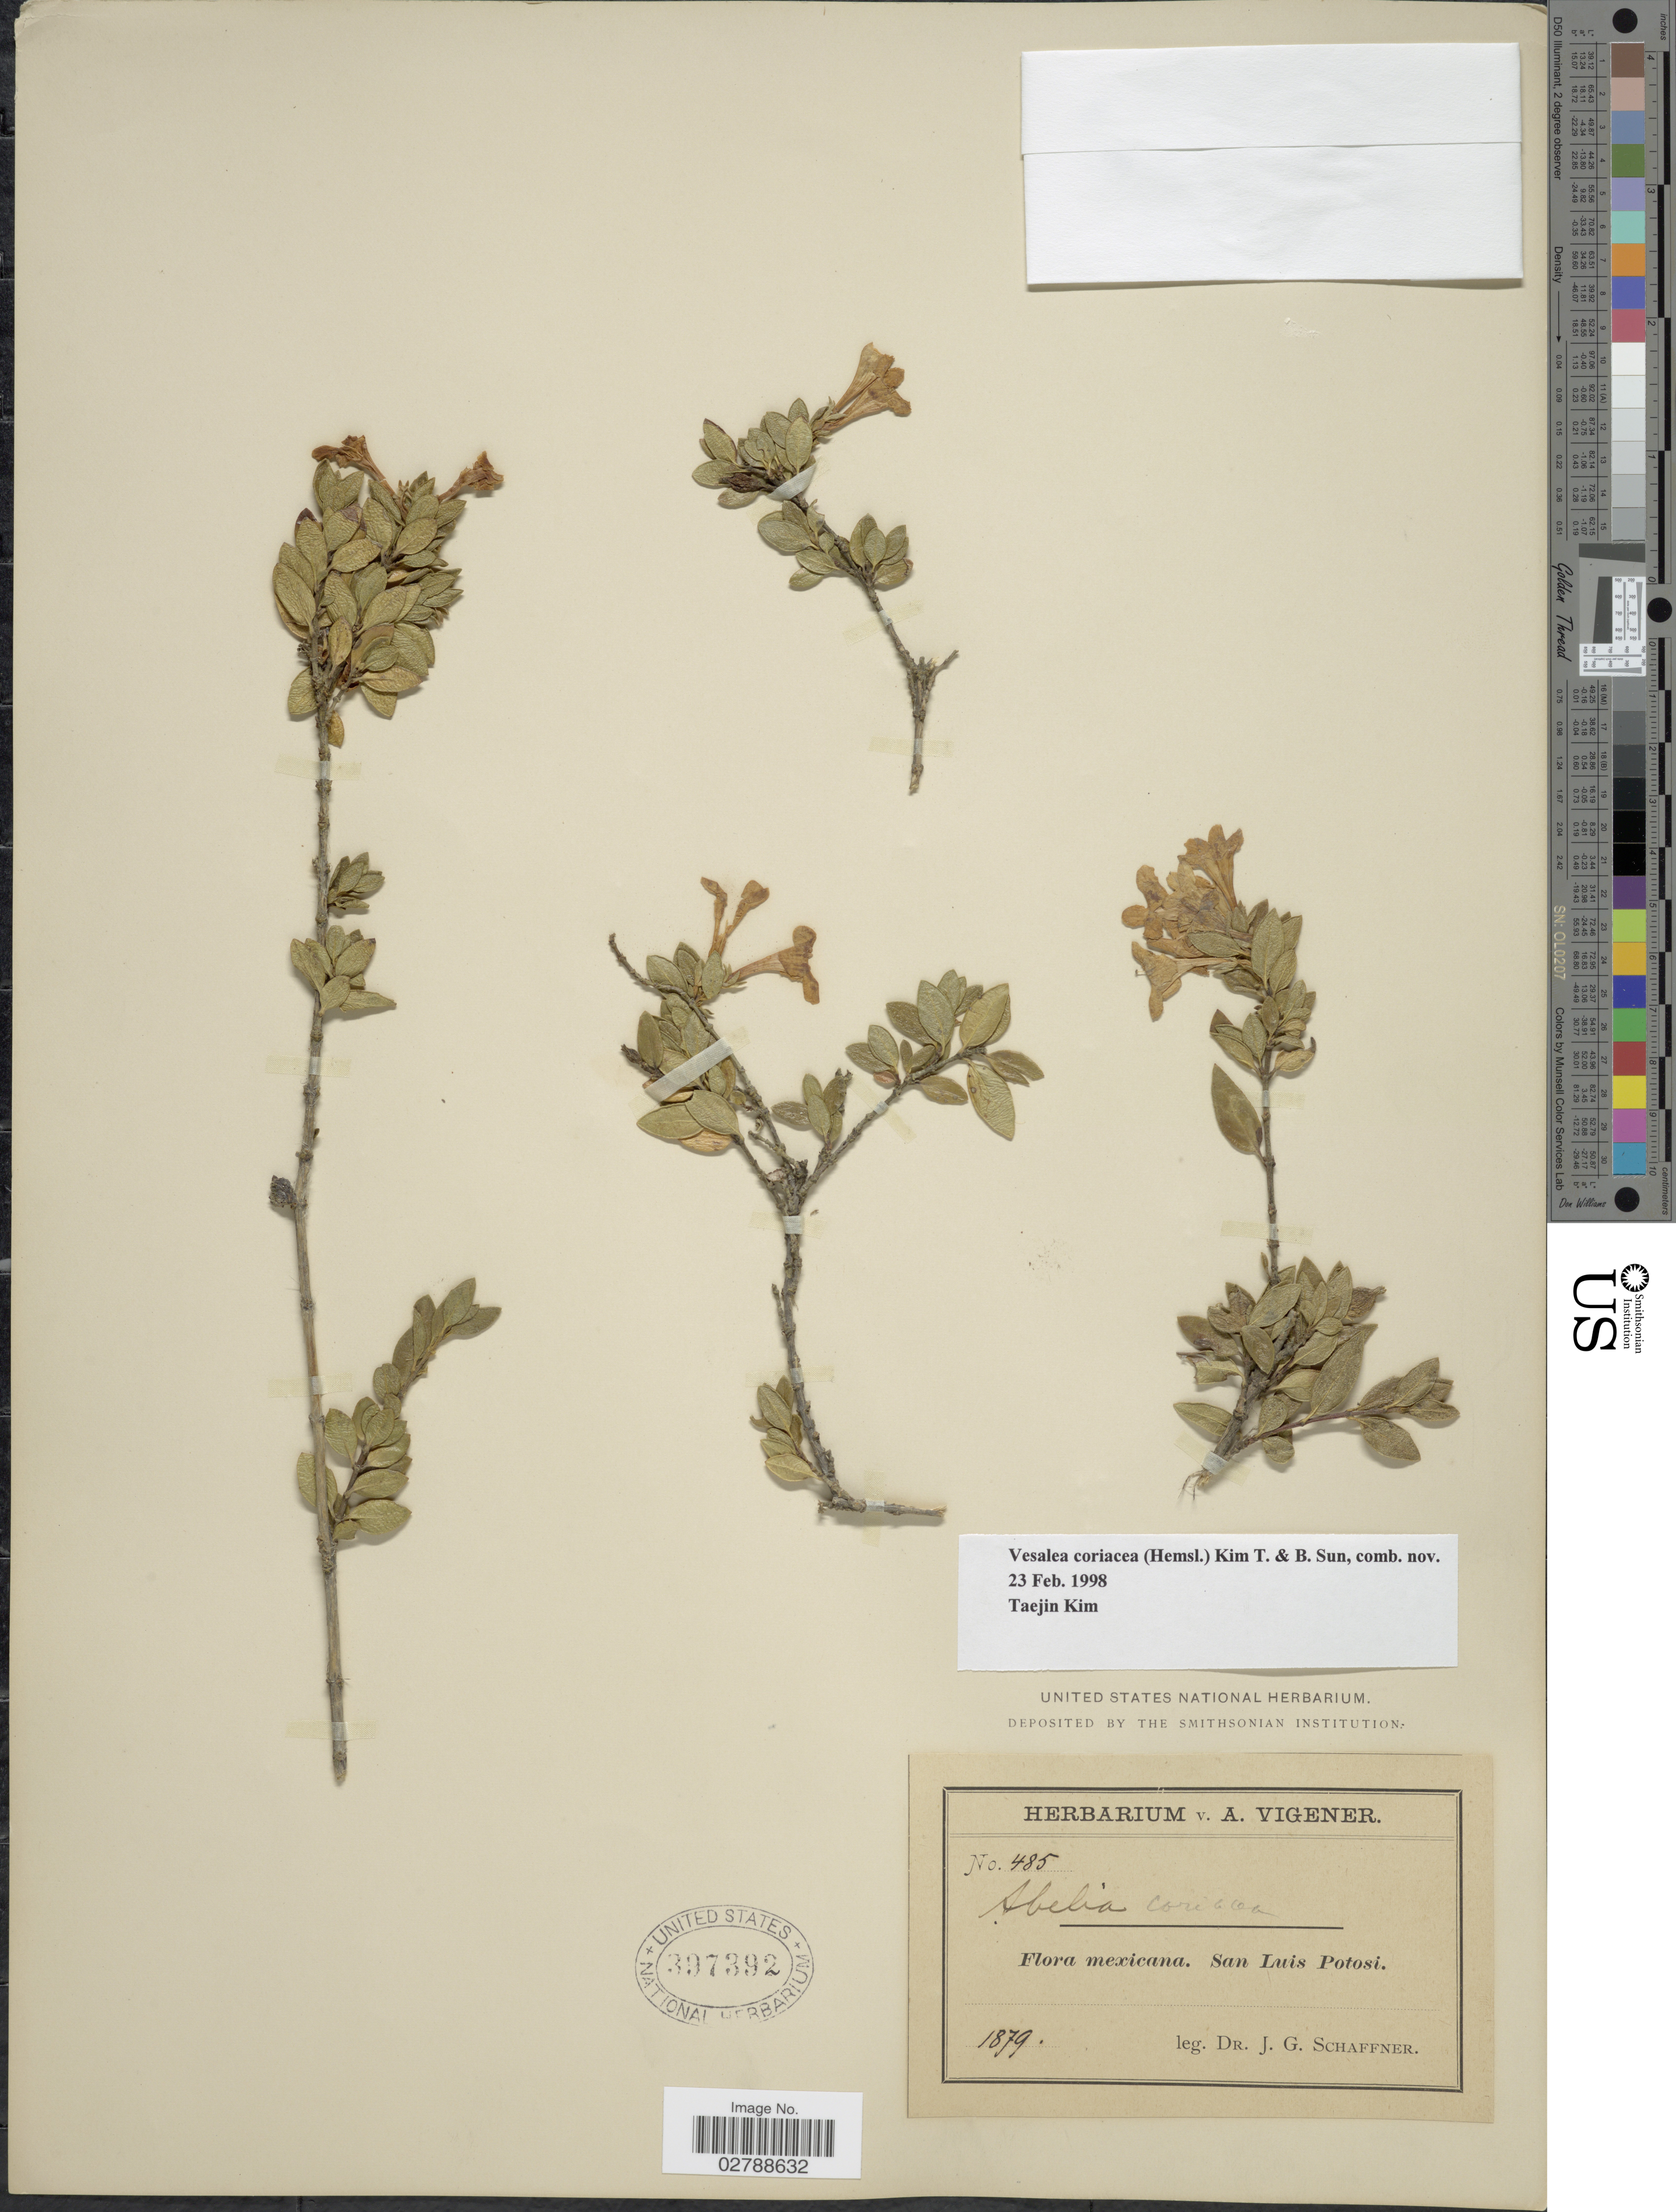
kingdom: Plantae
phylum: Tracheophyta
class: Magnoliopsida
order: Dipsacales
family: Caprifoliaceae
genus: Vesalea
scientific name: Vesalea coriacea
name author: (Hemsl.) Kim & Sun ex Landrein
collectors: J. G. Schaffner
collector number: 485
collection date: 1879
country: Mexico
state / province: San Luis Potosí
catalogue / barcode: US 397392